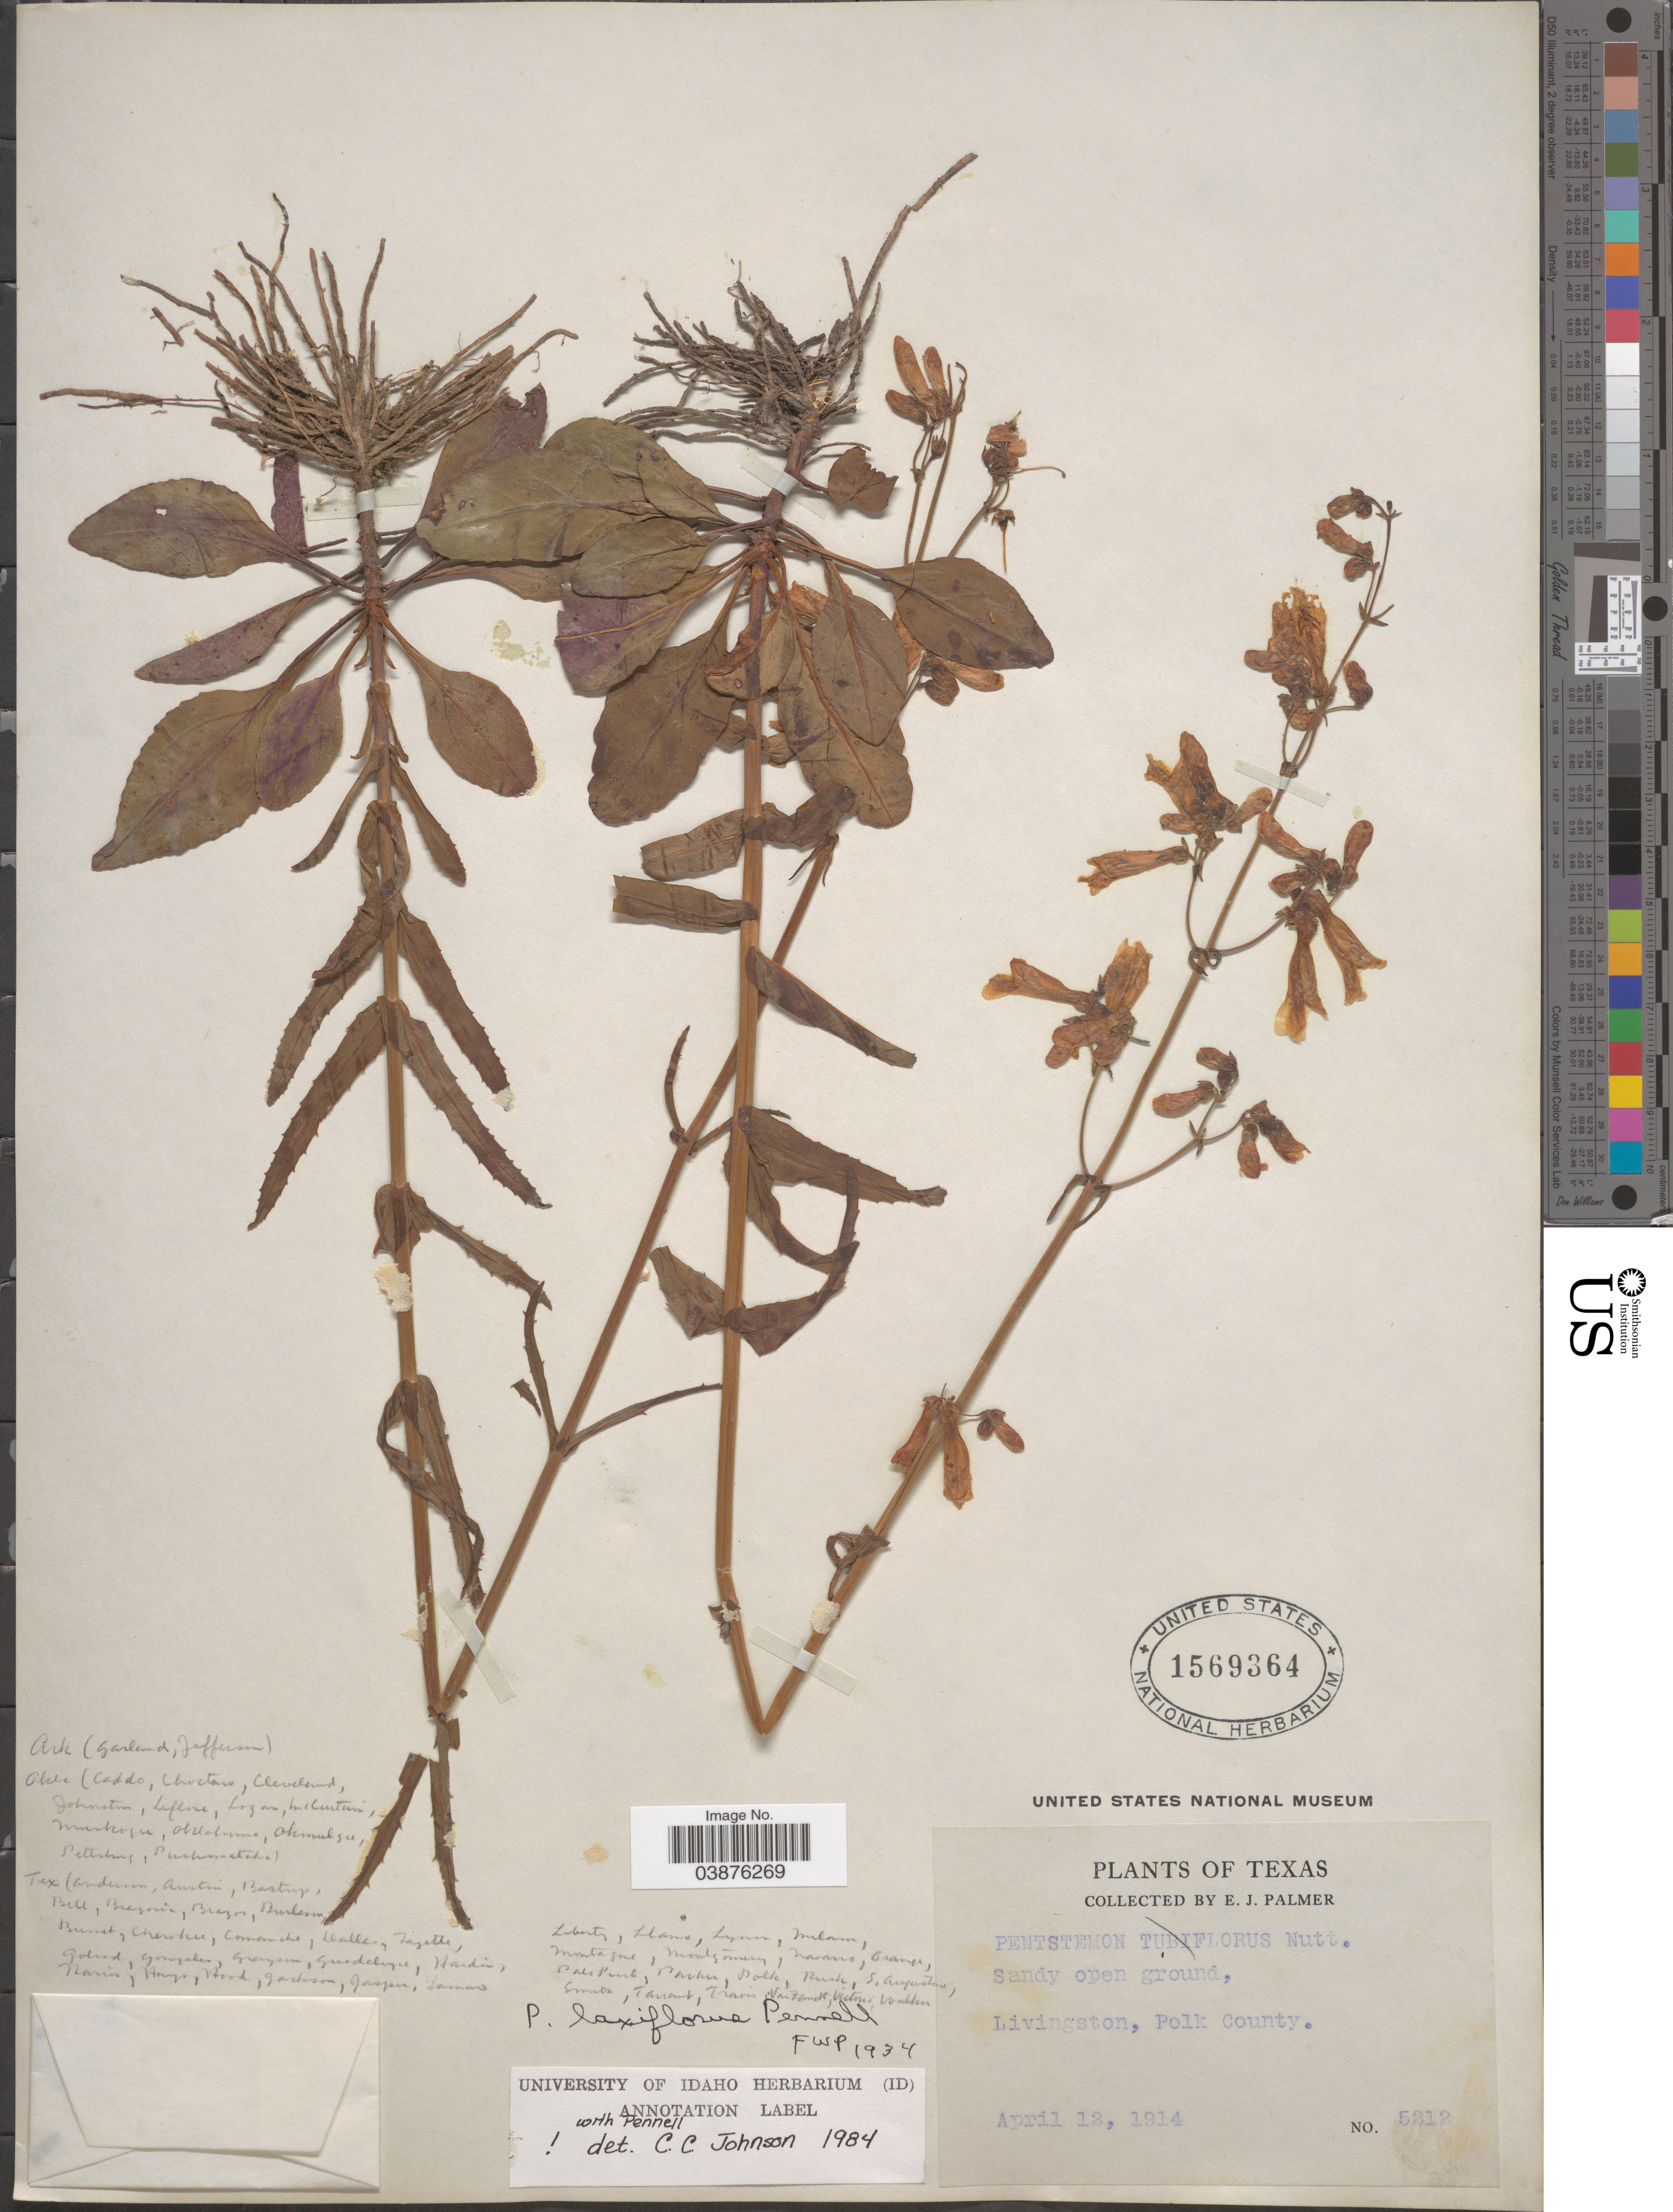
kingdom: Plantae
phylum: Tracheophyta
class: Magnoliopsida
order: Lamiales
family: Plantaginaceae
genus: Penstemon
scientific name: Penstemon laxiflorus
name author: Pennell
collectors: E. J. Palmer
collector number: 5212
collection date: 1914-04-12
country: United States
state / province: Texas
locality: Livingston, Polk County.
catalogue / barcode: US 1569364